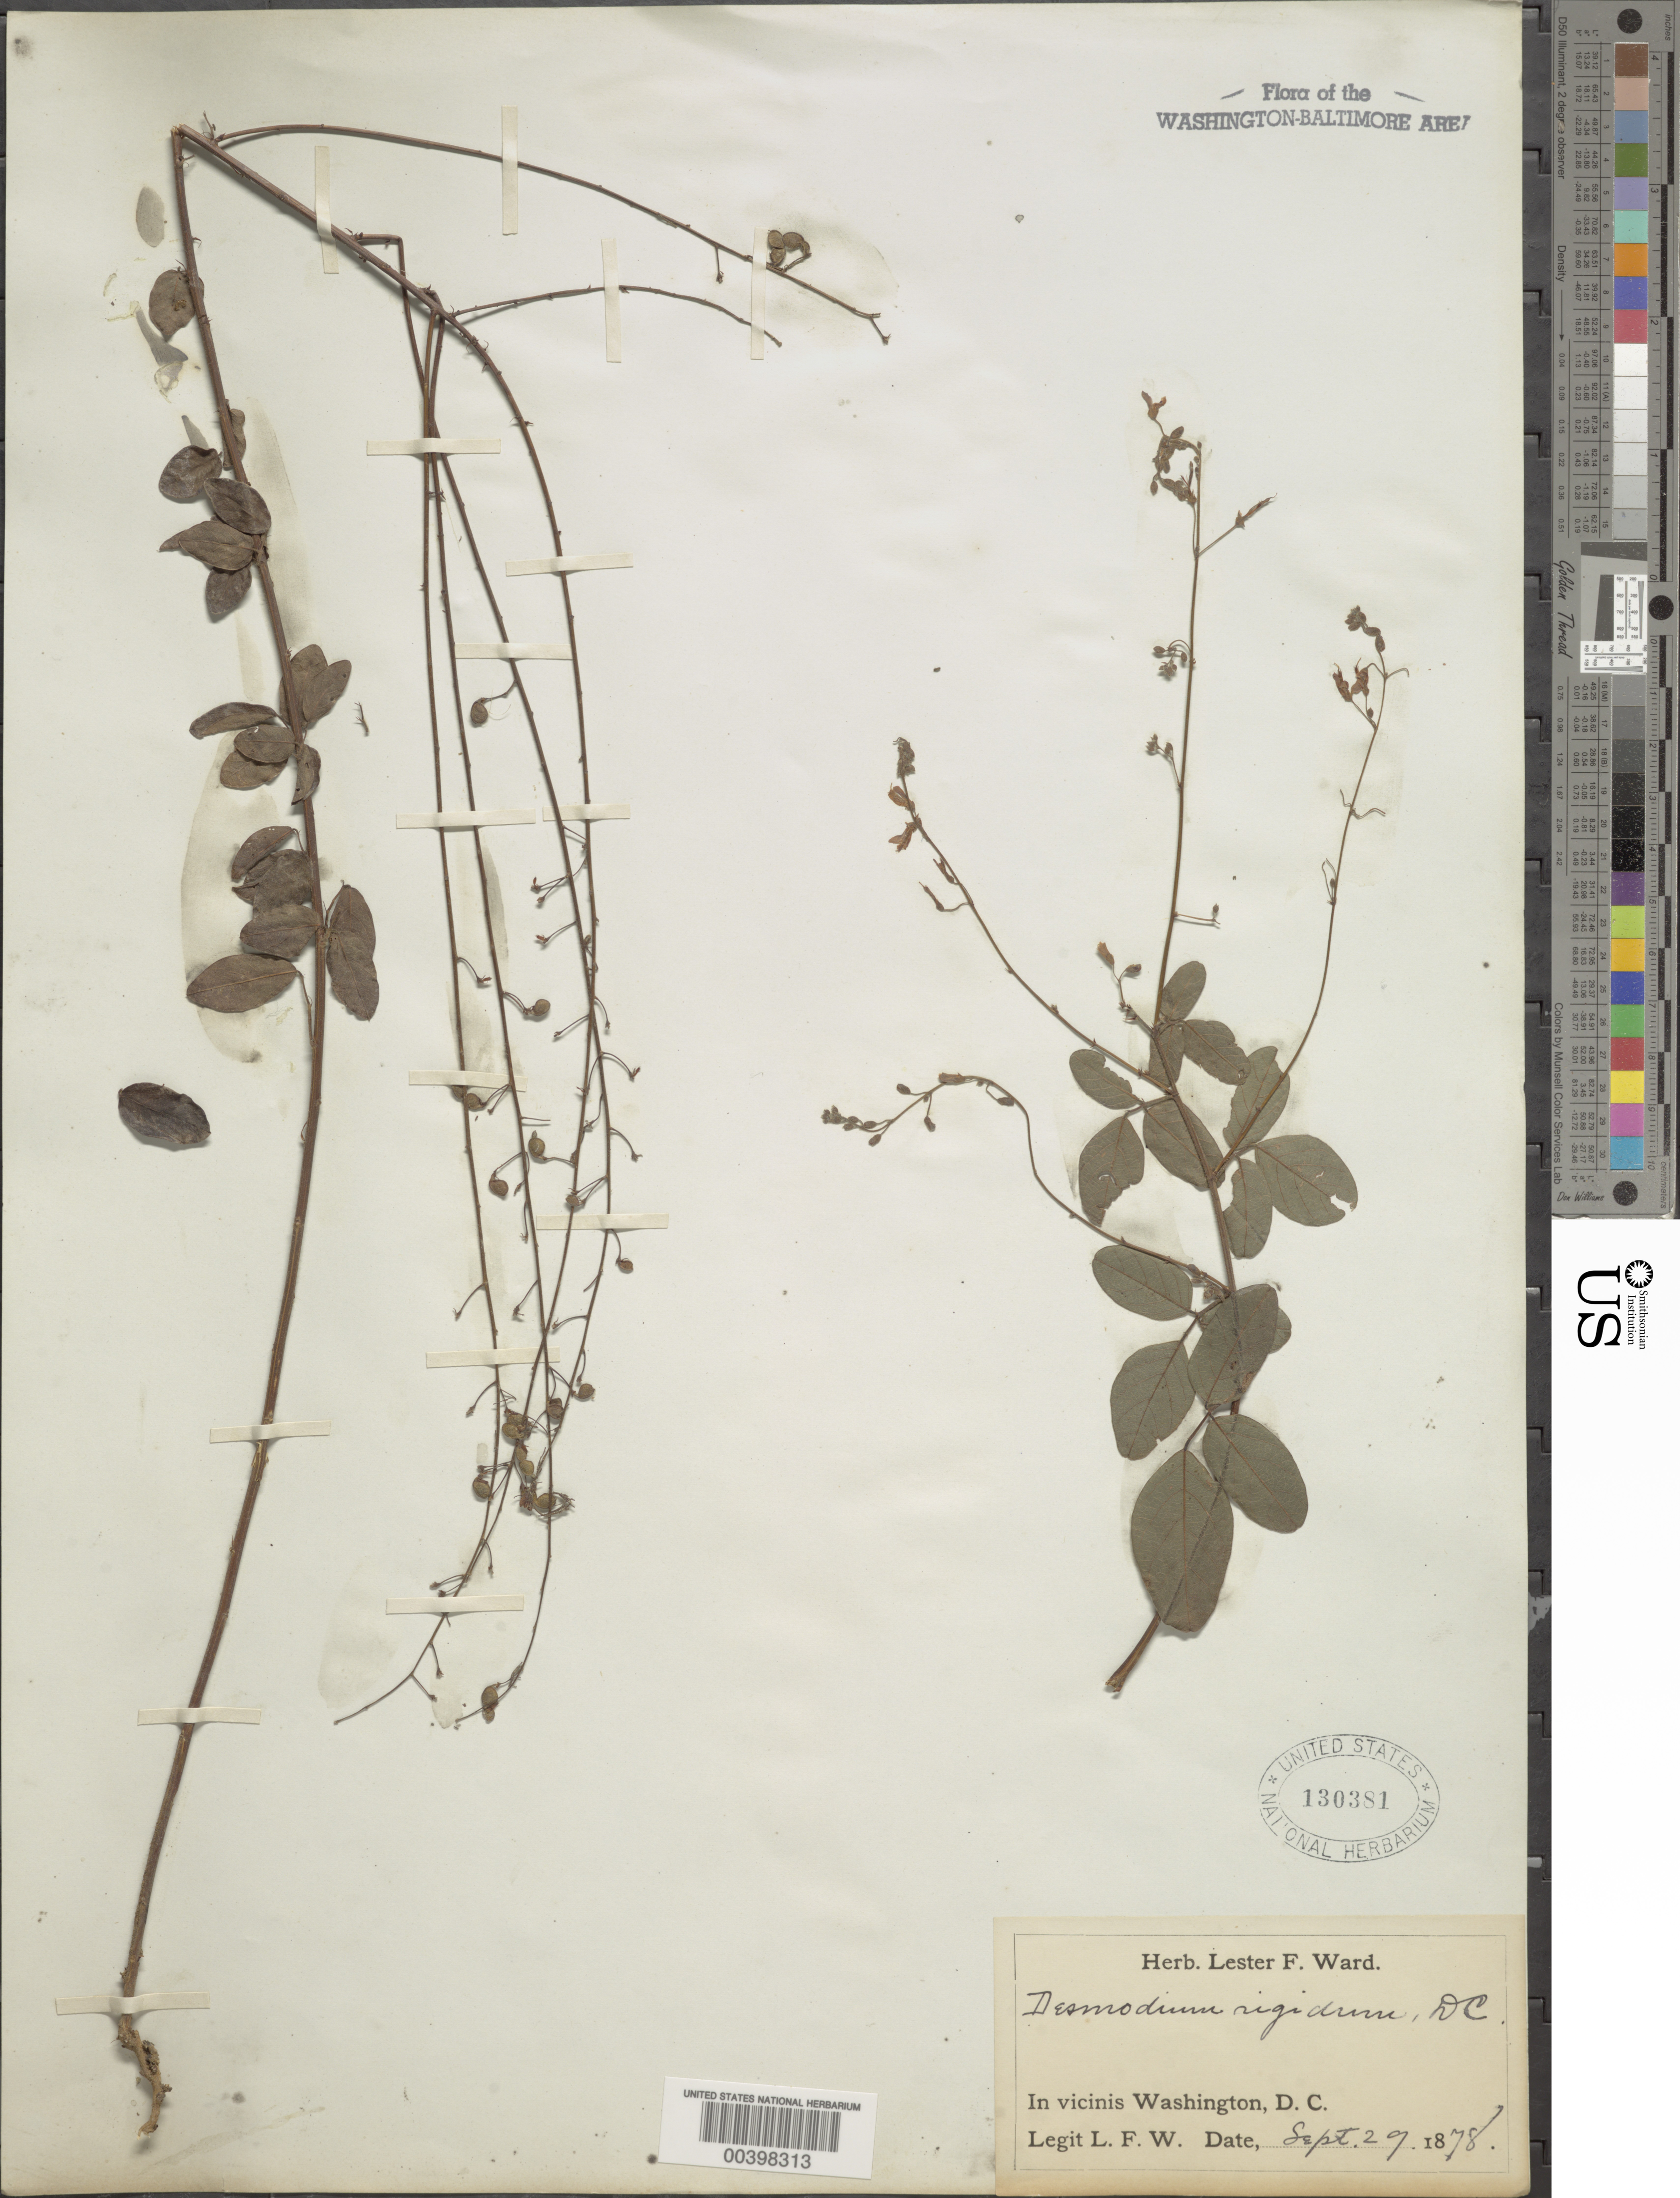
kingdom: Plantae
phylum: Tracheophyta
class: Magnoliopsida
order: Fabales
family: Fabaceae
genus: Desmodium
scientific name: Desmodium rigidum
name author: (Elliott) DC.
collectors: L. F. Ward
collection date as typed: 29 Sep 1878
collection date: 1878-09-29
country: United States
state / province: District of Columbia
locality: Washington DC area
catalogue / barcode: US 130381